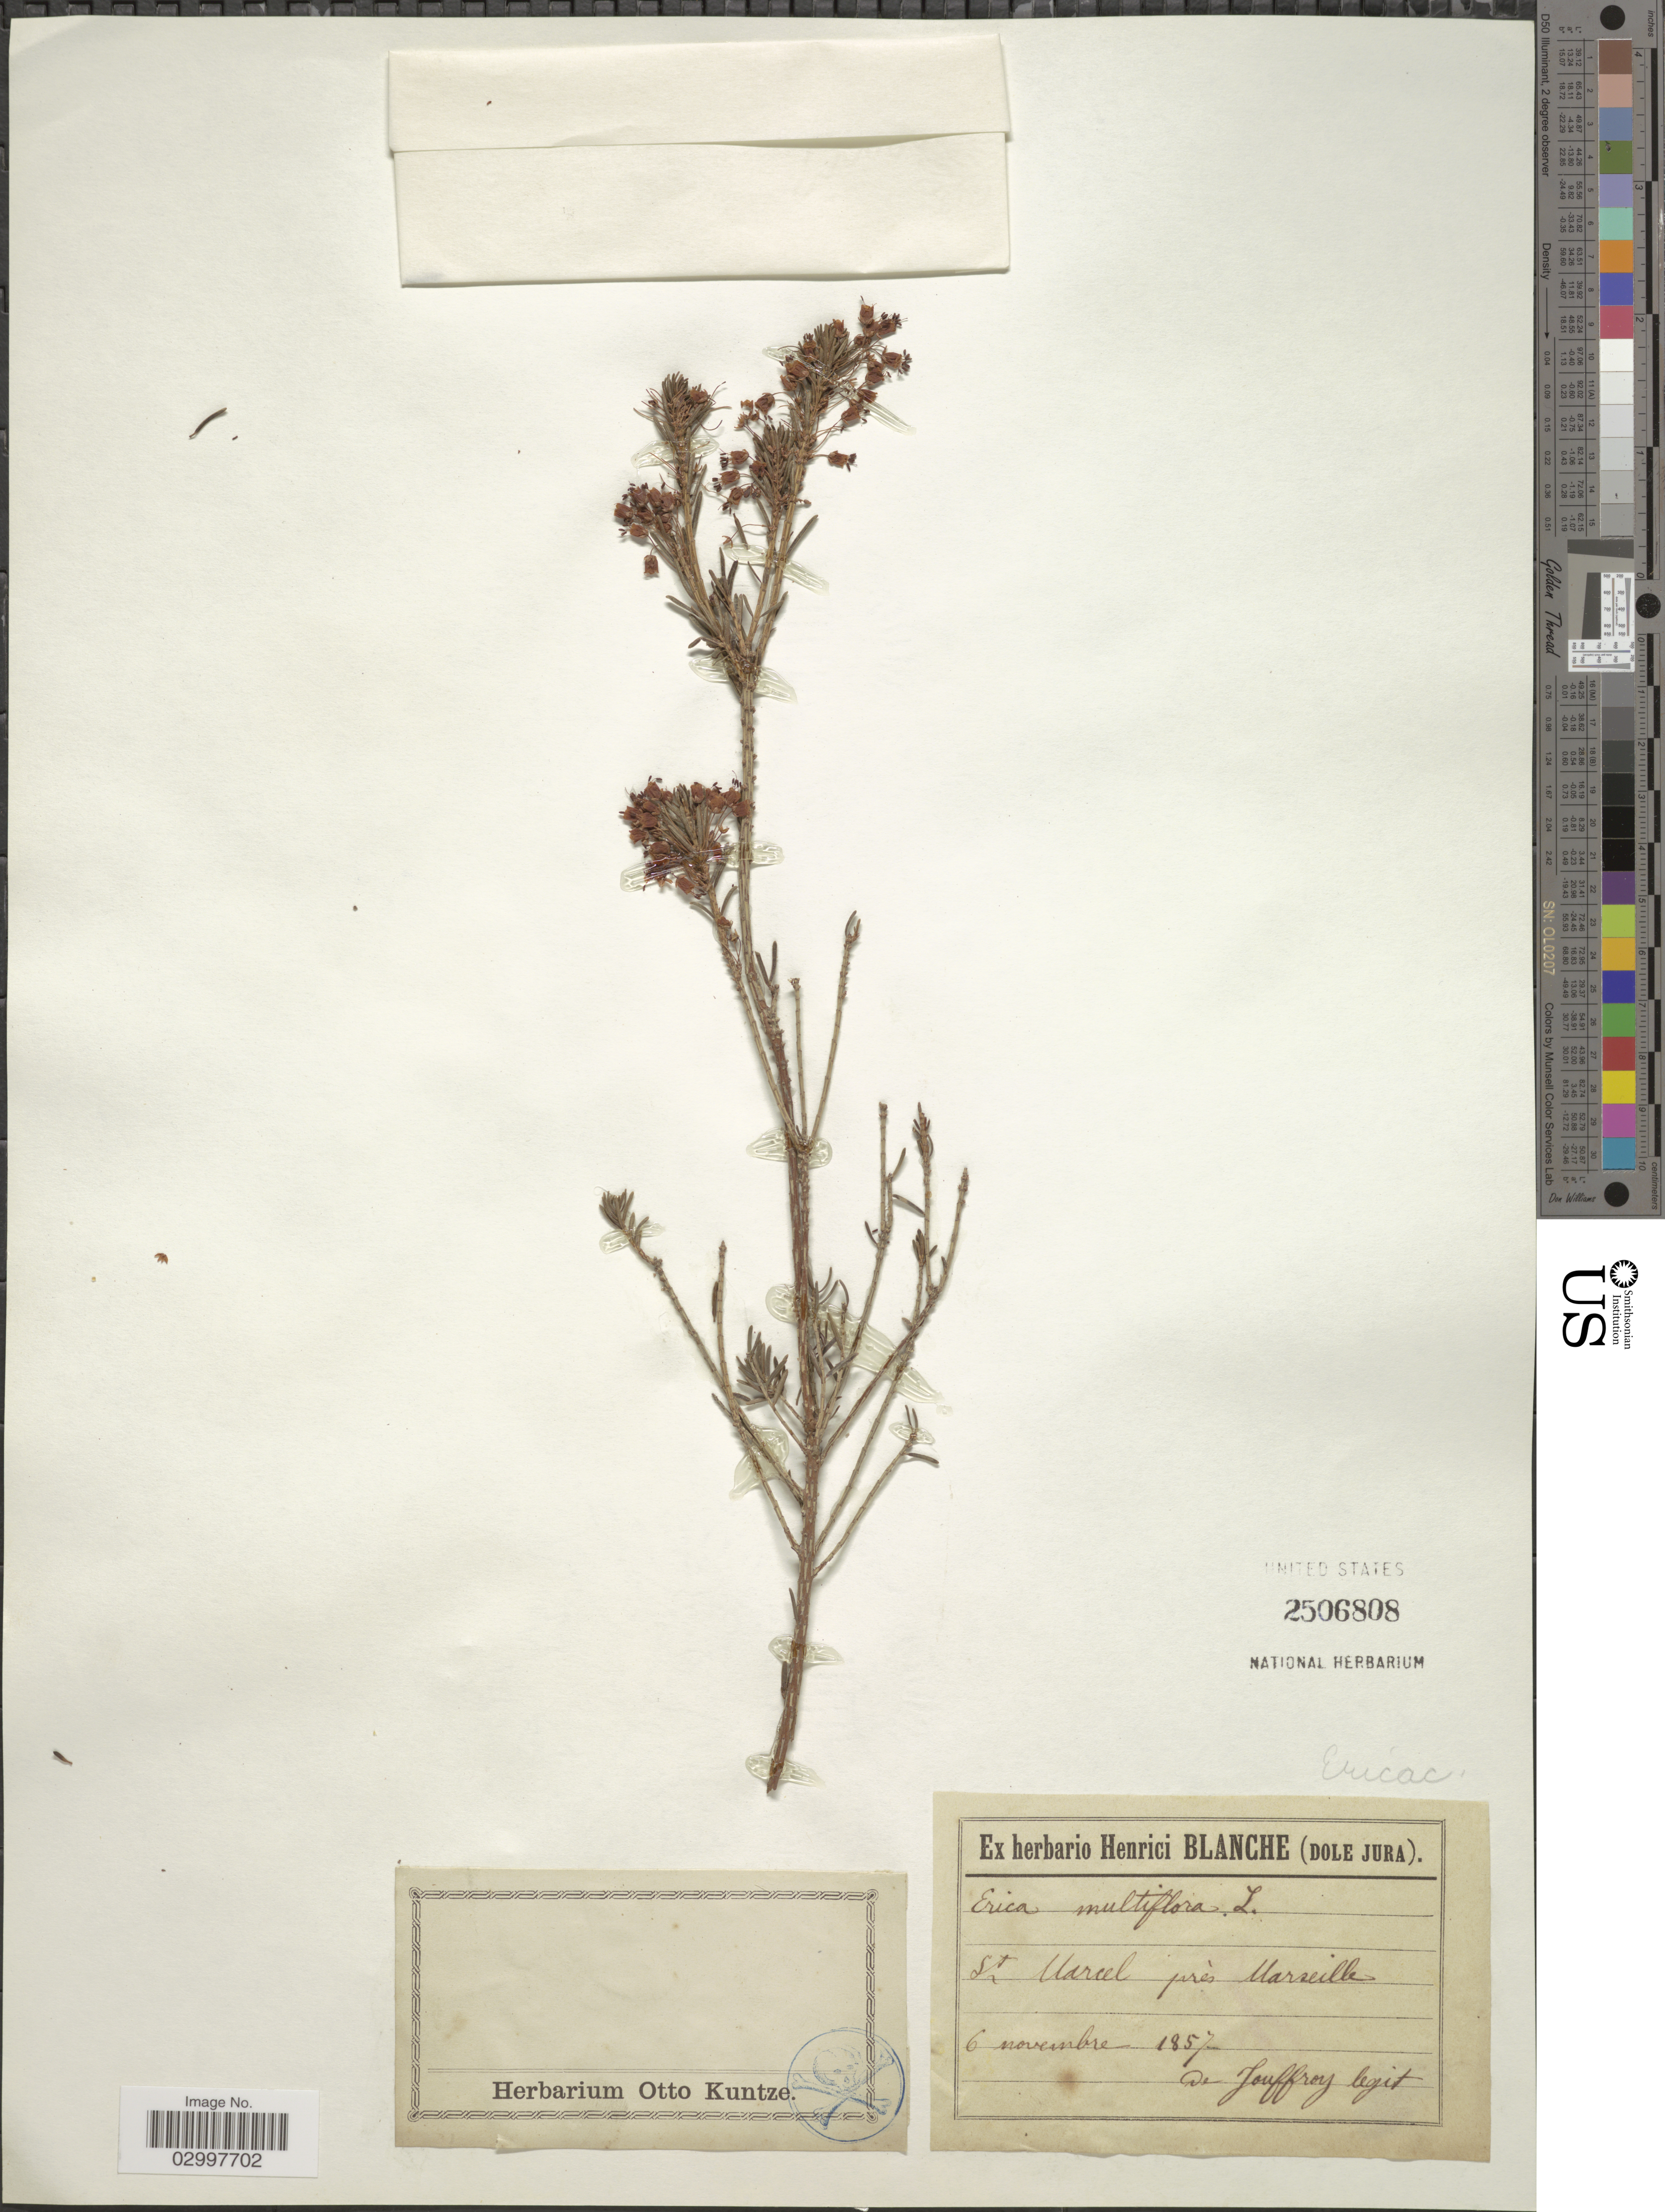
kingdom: Plantae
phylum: Tracheophyta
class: Magnoliopsida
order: Ericales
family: Ericaceae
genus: Erica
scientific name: Erica multiflora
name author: L.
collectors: De Jouffroy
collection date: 1857-11-06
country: France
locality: St Marcel près Marseille.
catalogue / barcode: US 2506808